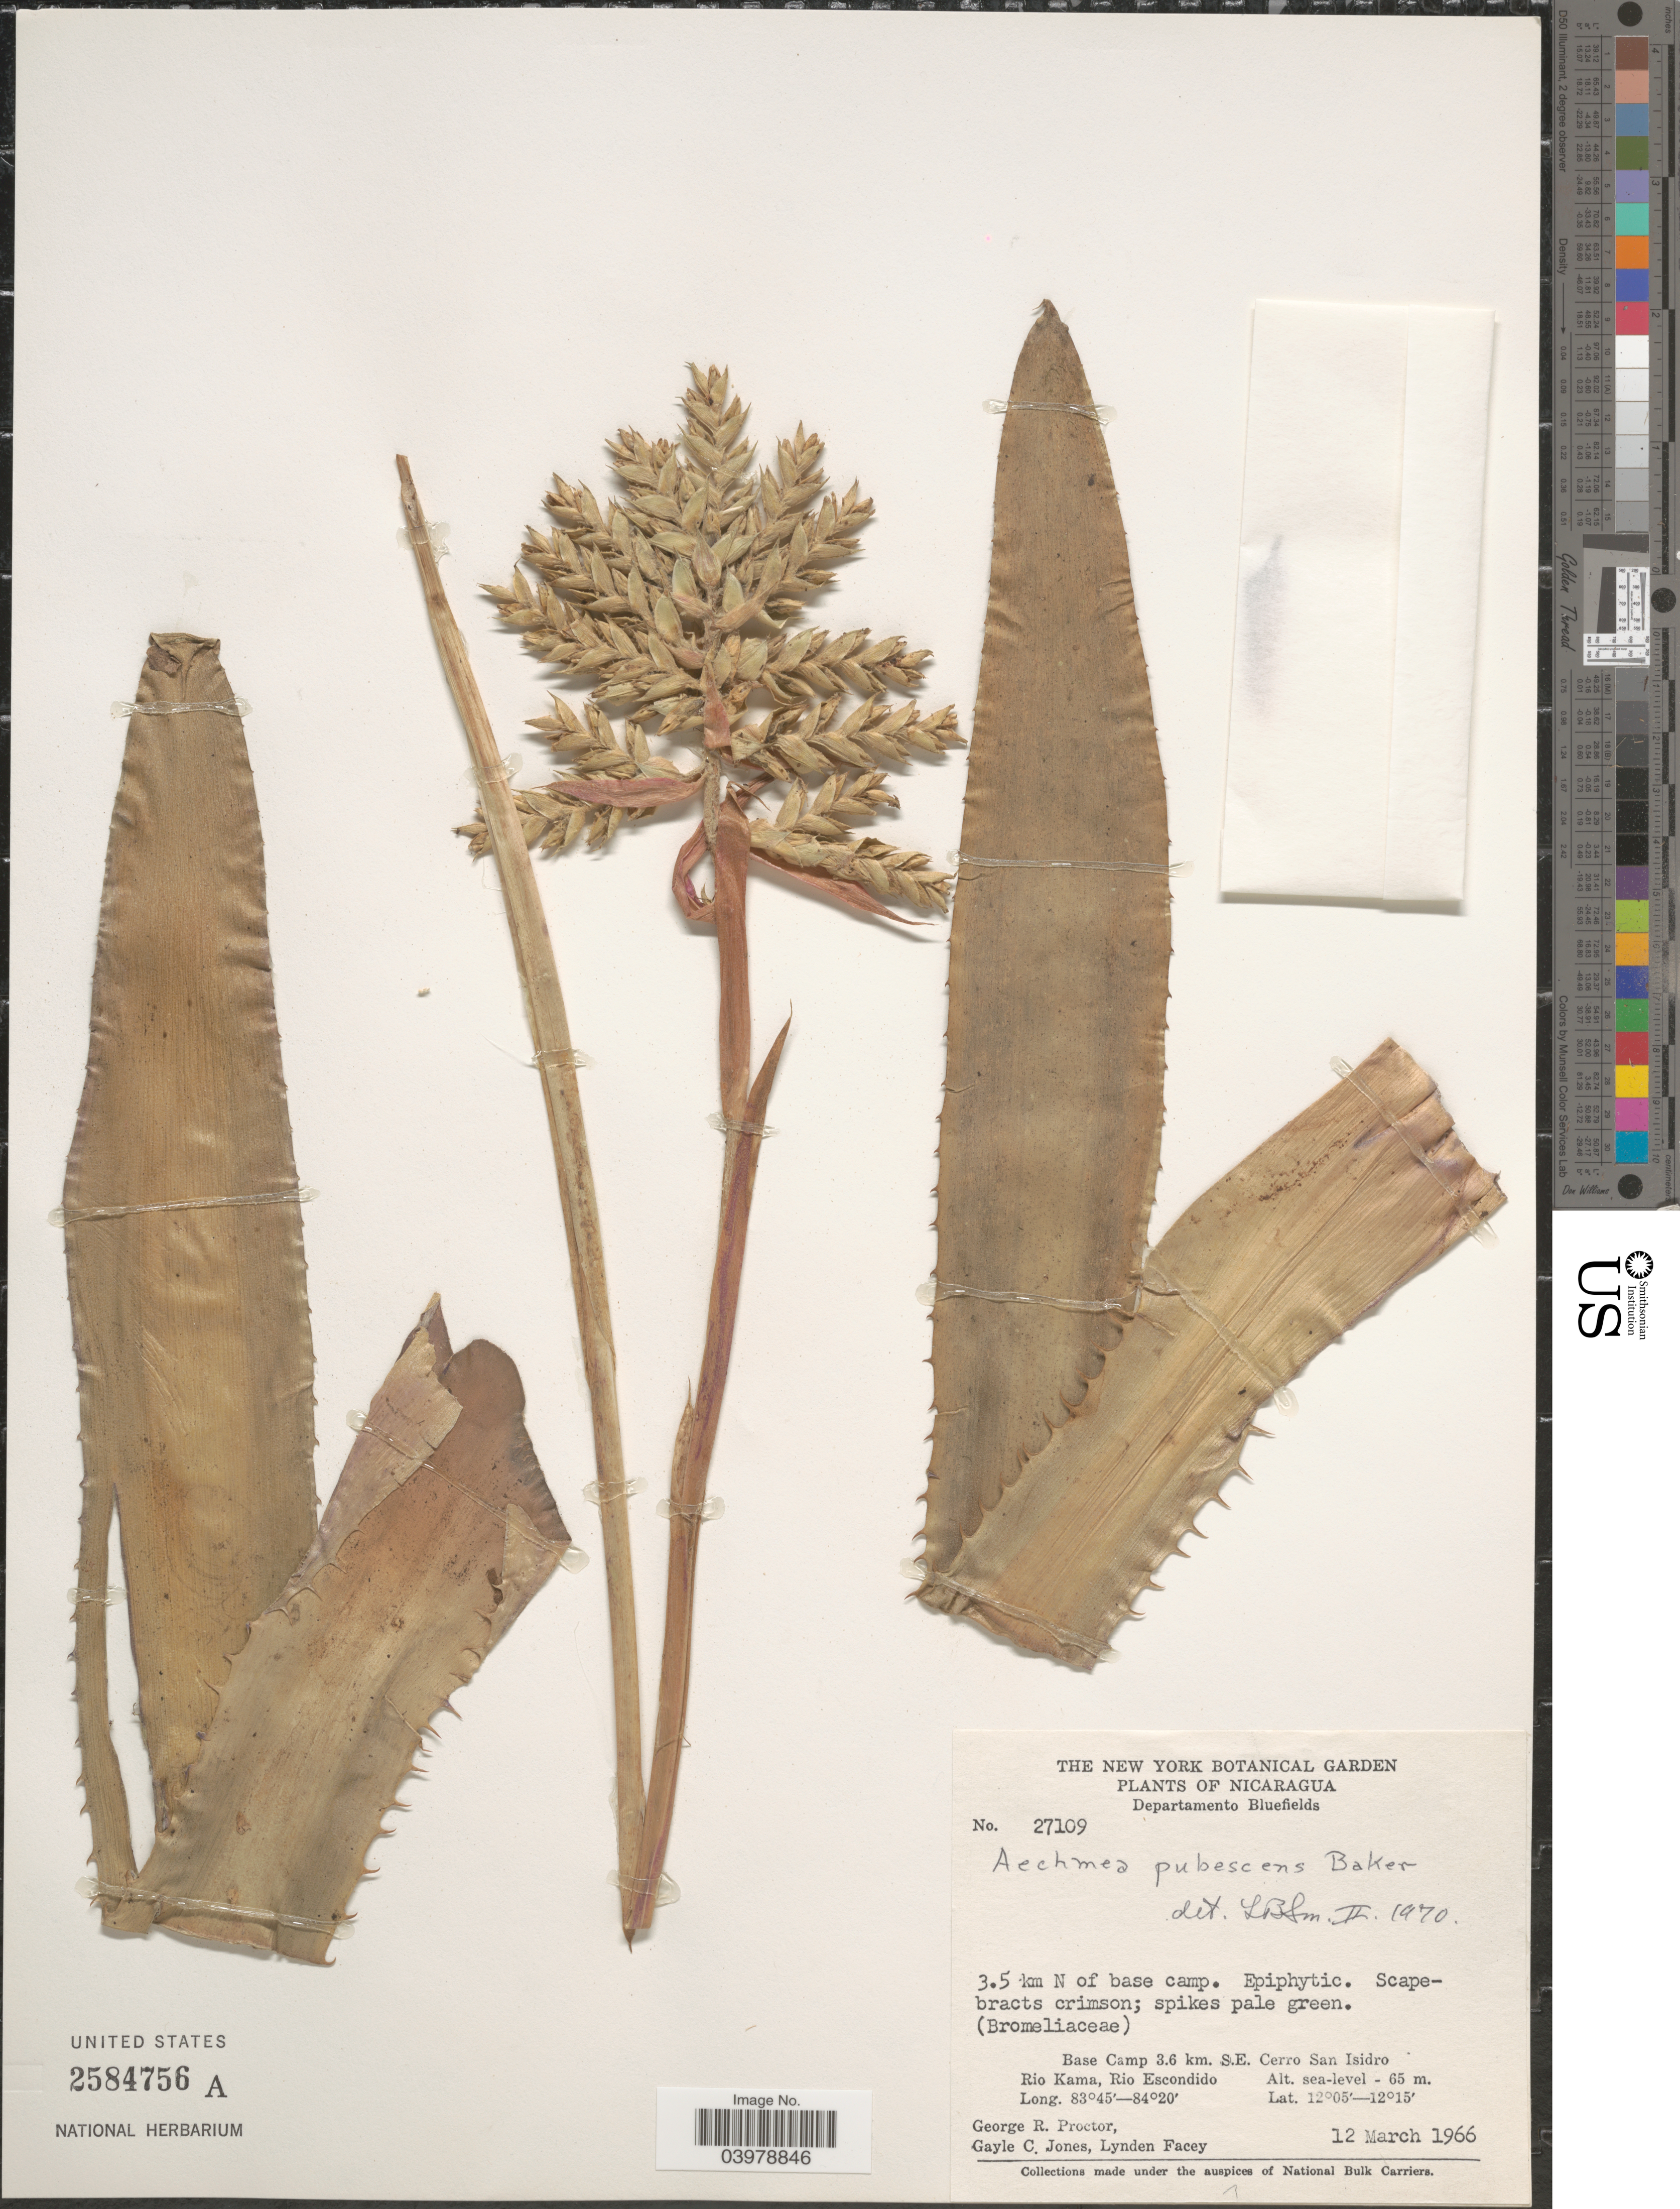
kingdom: Plantae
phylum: Tracheophyta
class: Liliopsida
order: Poales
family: Bromeliaceae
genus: Aechmea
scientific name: Aechmea pubescens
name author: Baker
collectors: G. R. Proctor, G. C. Jones & L. Facey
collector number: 27109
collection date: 1966-03-12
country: Nicaragua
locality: Departamento Bluefields. 3.5 km N of base camp. Base Camp 3.6 km. S.E. Cerro San Isidro. Rio Kama, Rio Escondido.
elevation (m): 0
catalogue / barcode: US 2584756A